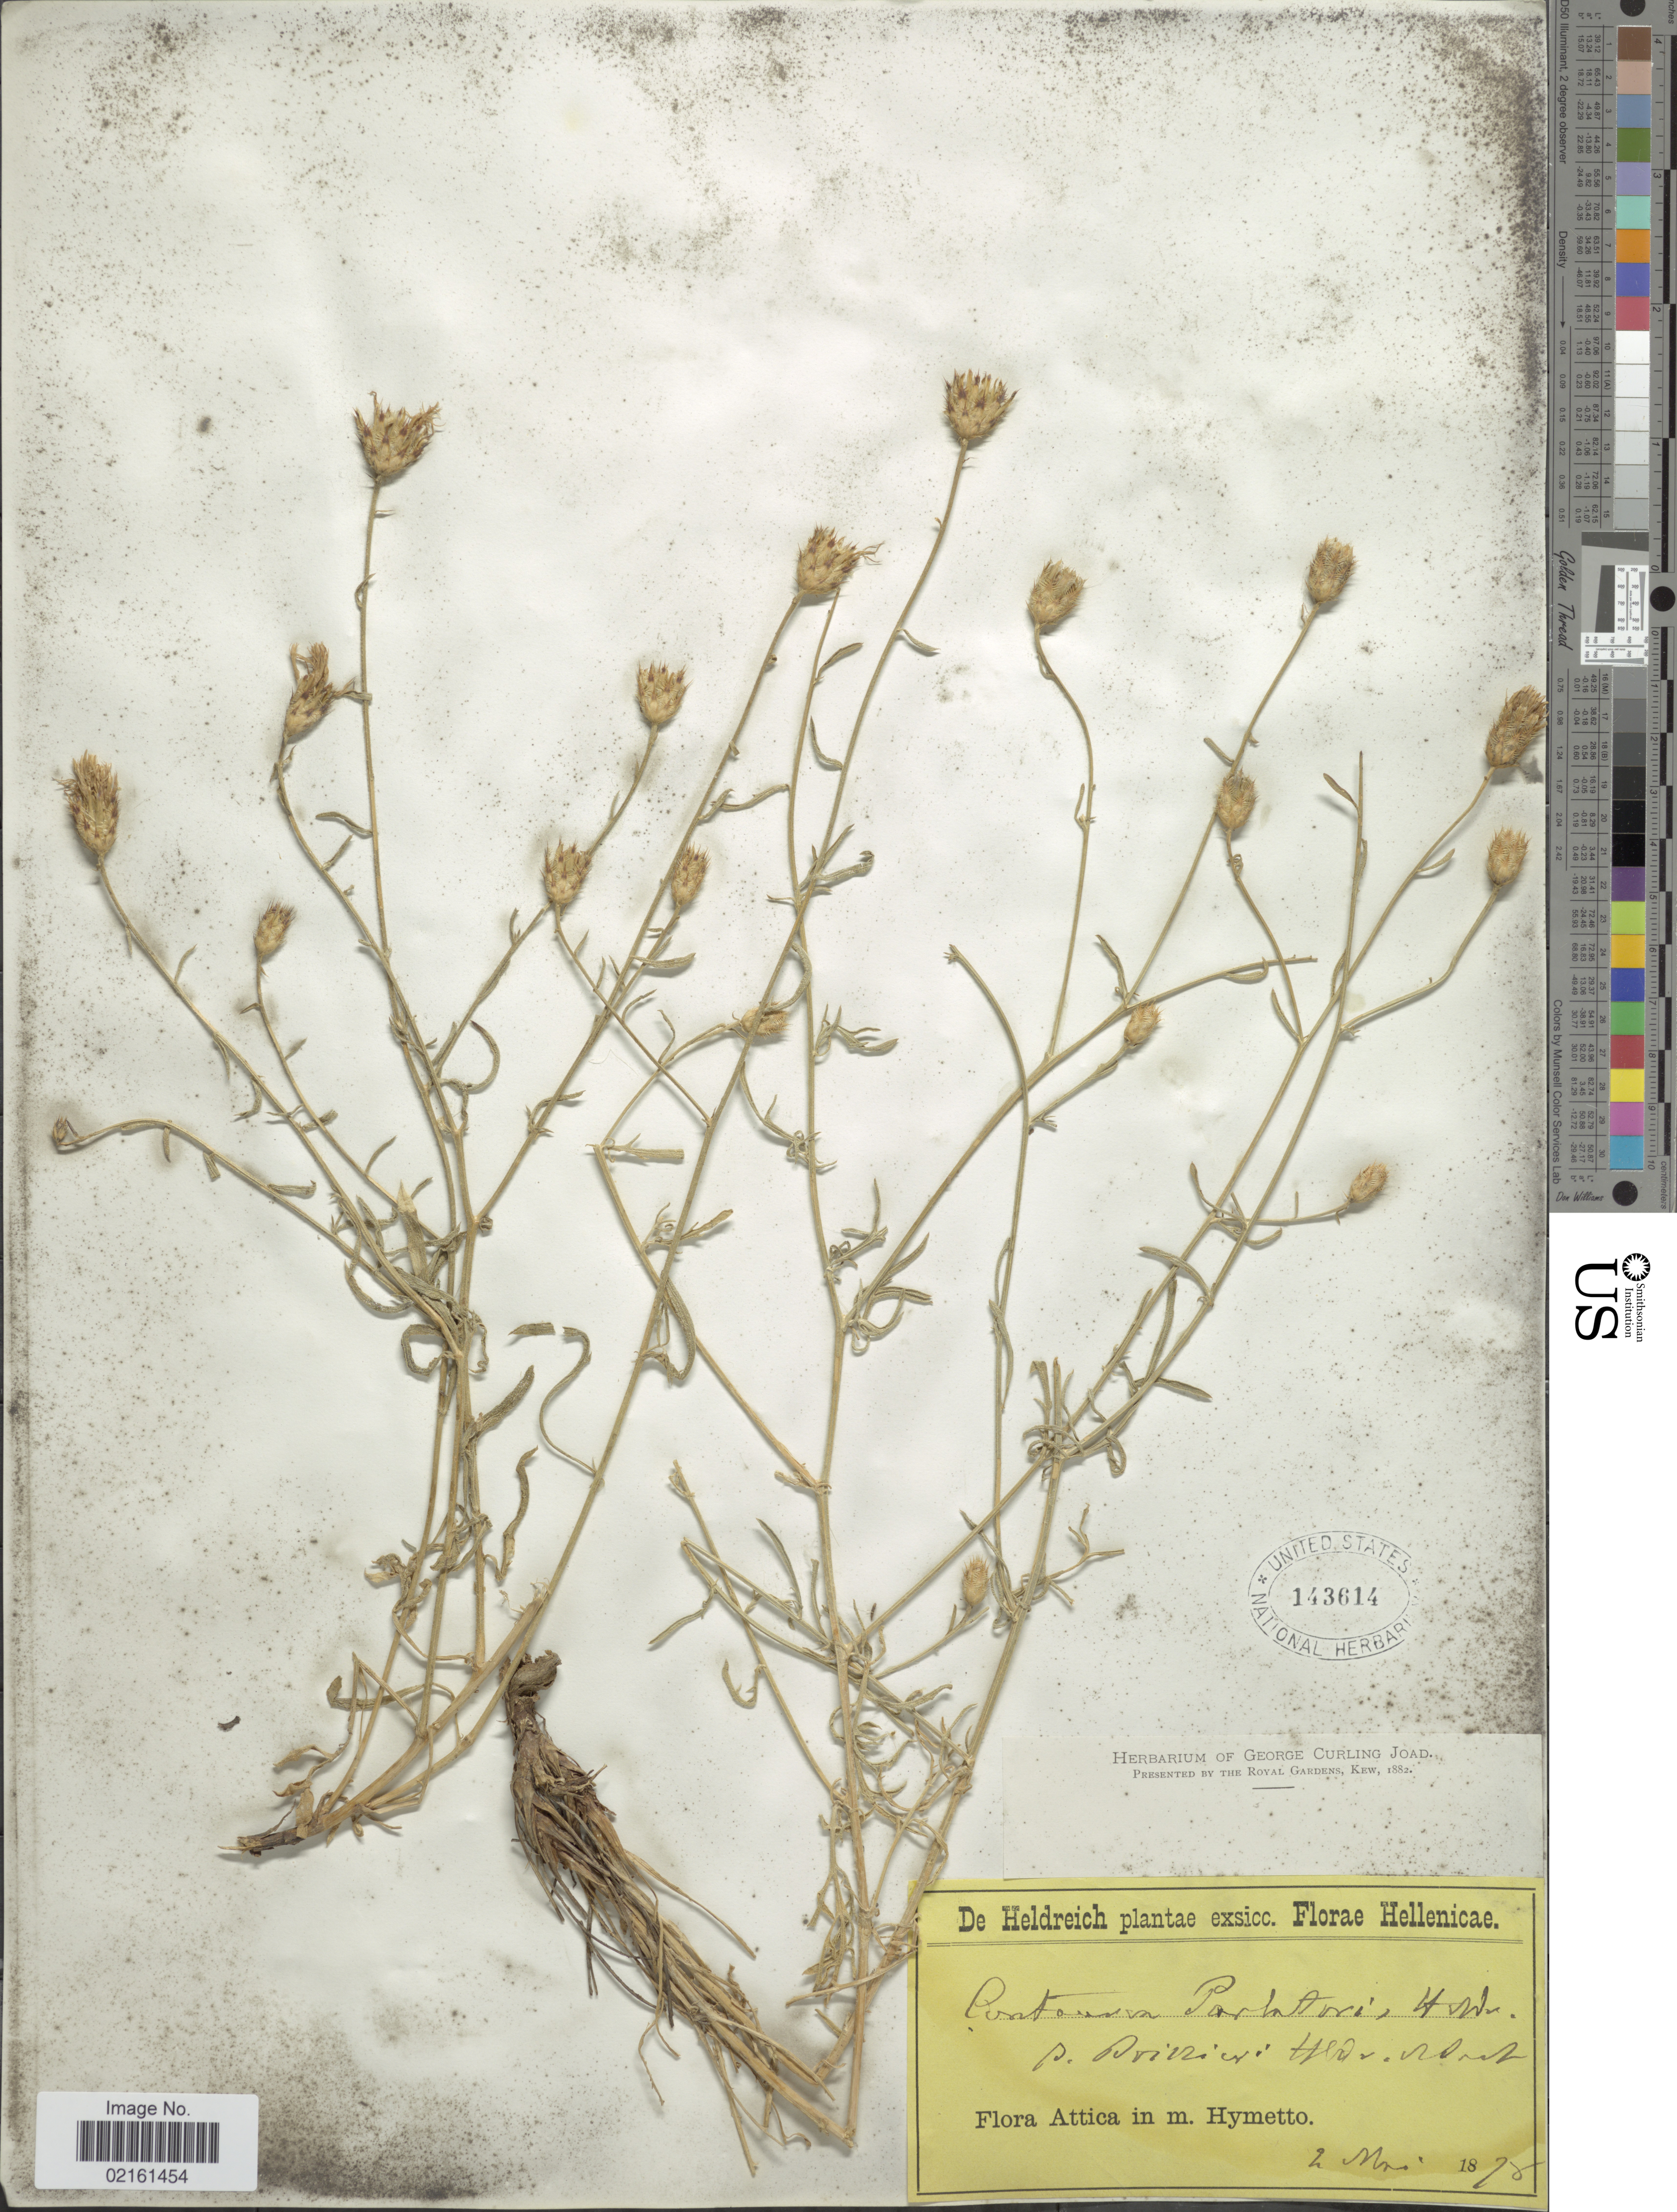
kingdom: Plantae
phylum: Tracheophyta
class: Magnoliopsida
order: Asterales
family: Asteraceae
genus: Centaurea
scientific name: Centaurea parlatoris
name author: Heldr.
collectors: -. De Heldreich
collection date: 1878-05-02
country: Greece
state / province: Attica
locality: Hellenicae, m. Hymetto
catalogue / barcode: US 143614